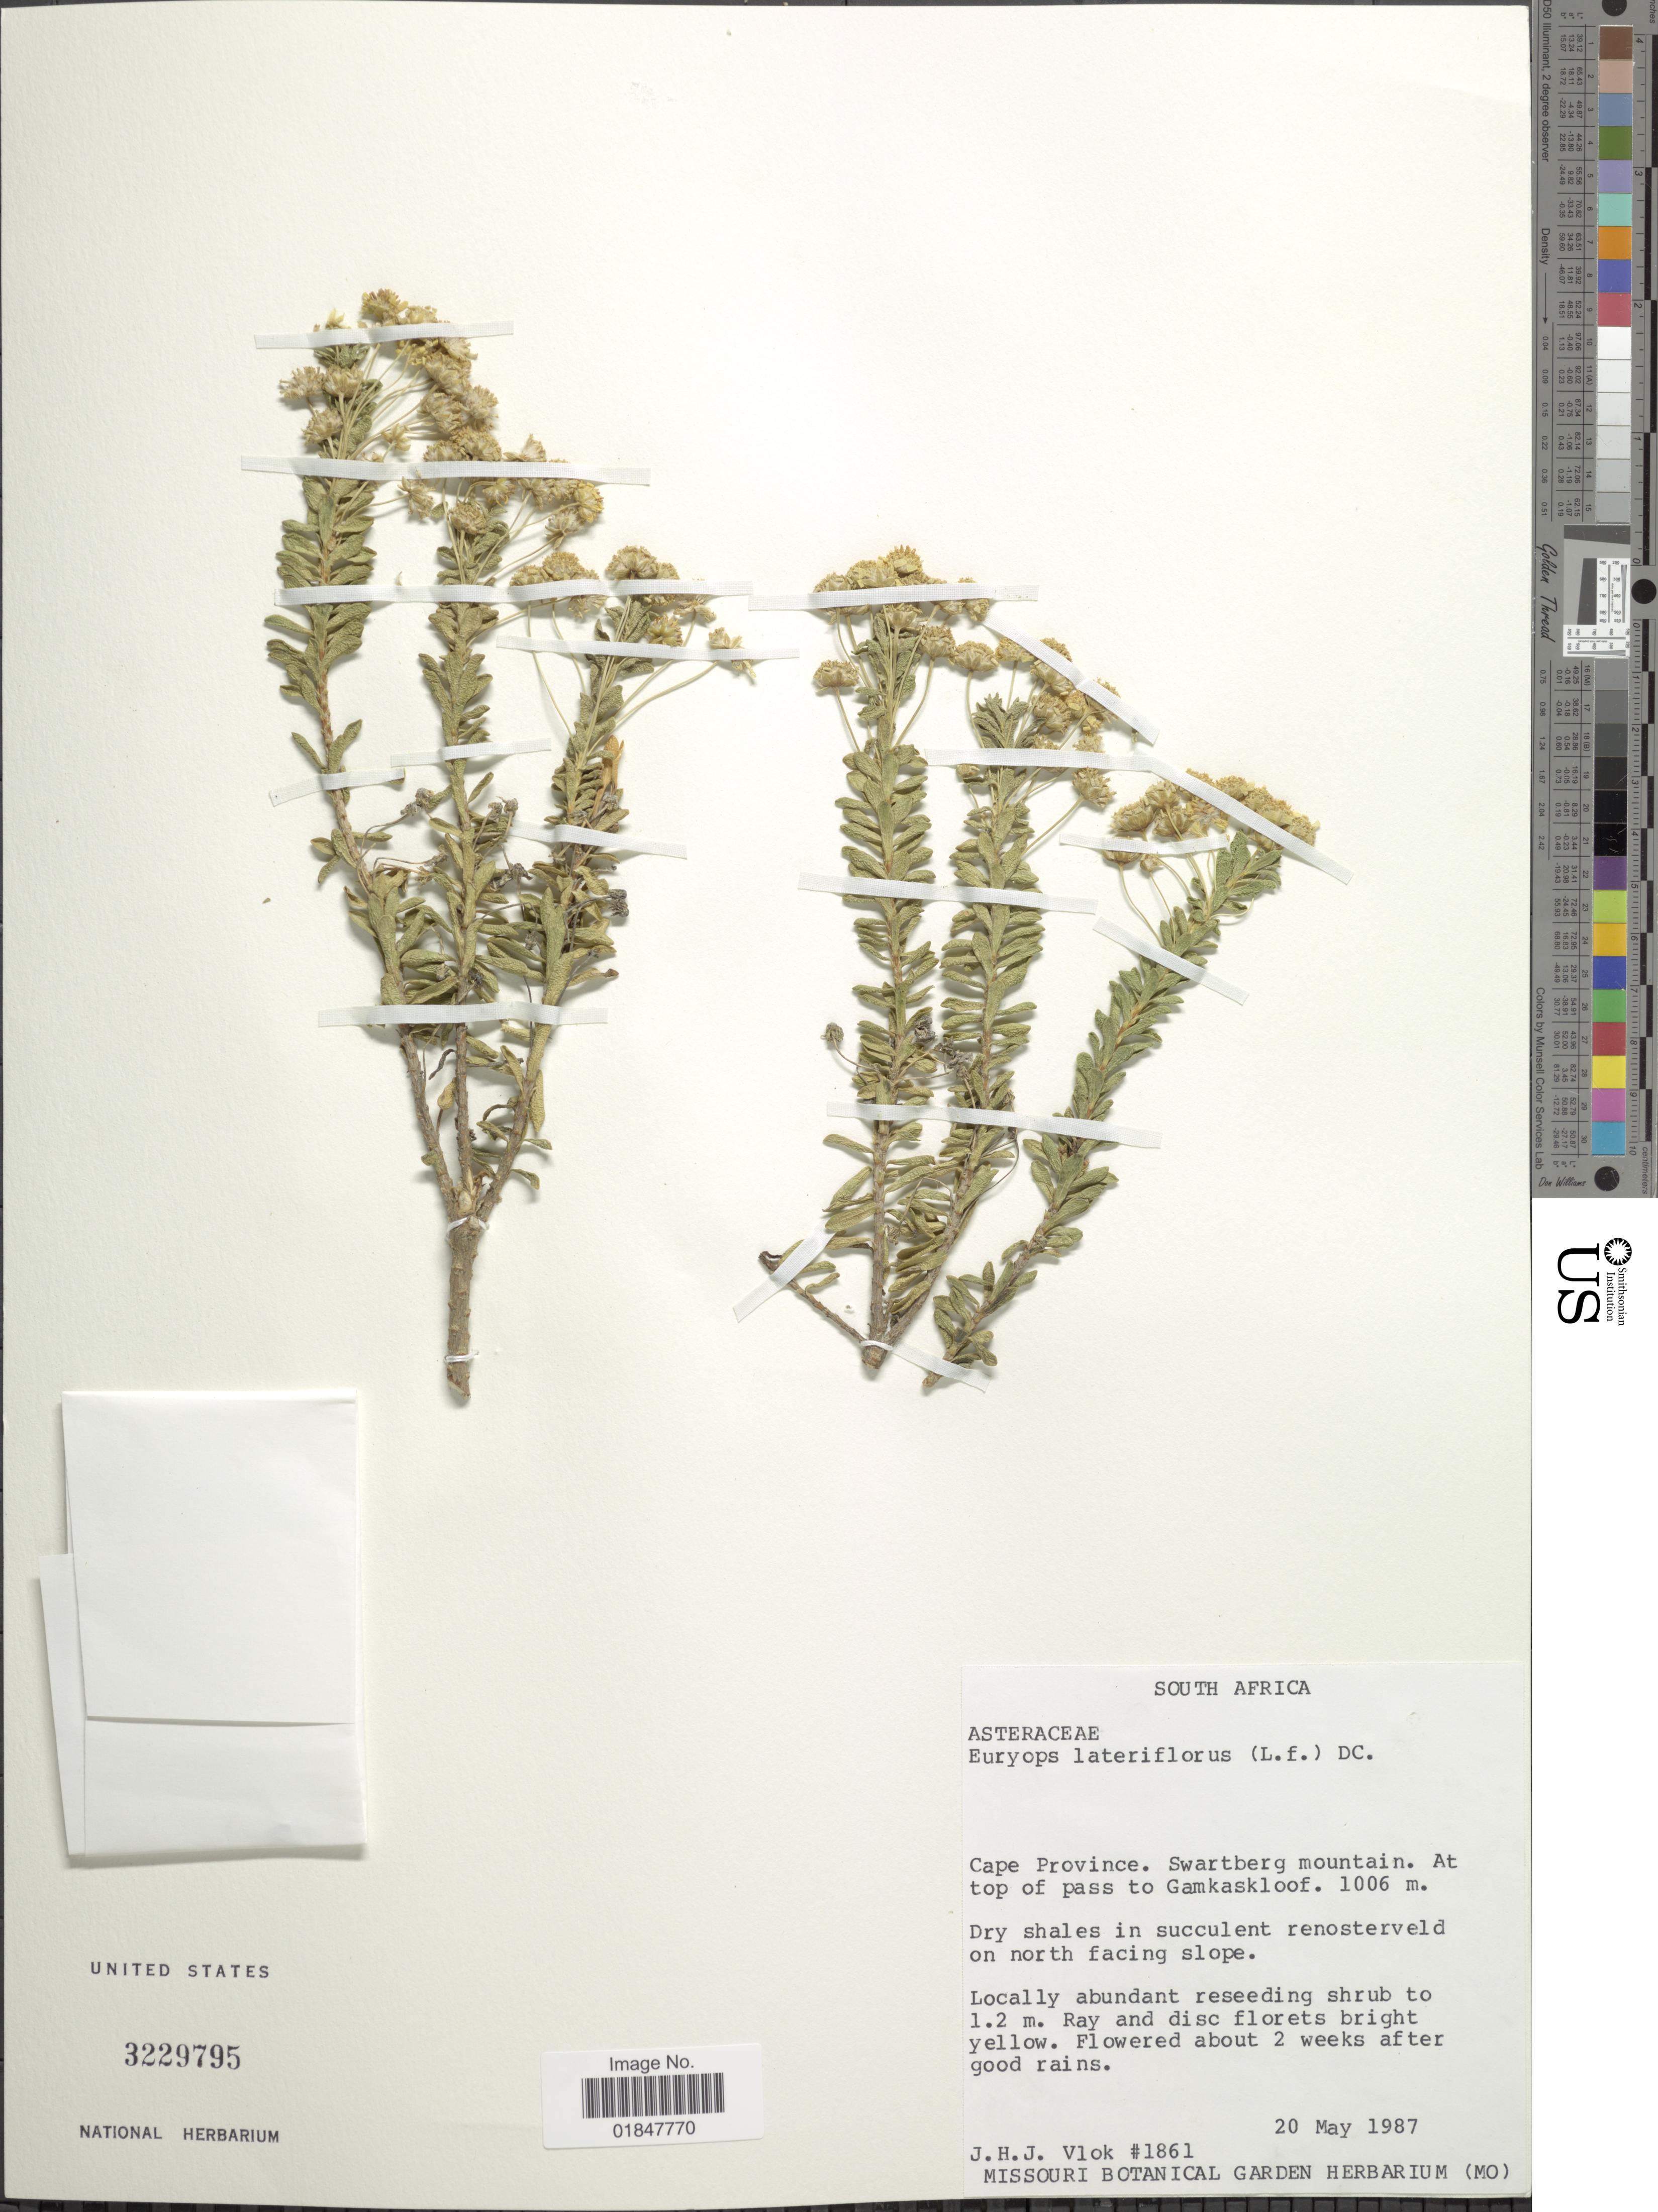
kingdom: Plantae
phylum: Tracheophyta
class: Magnoliopsida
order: Asterales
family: Asteraceae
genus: Euryops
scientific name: Euryops lateriflorus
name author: (L. f.) DC.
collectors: J. H. J. Vlok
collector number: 1861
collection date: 1987-05-20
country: South Africa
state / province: Western Cape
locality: Swartberg Mountain. At top of pass to Gamkaskloof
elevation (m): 1006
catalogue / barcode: US 3229795